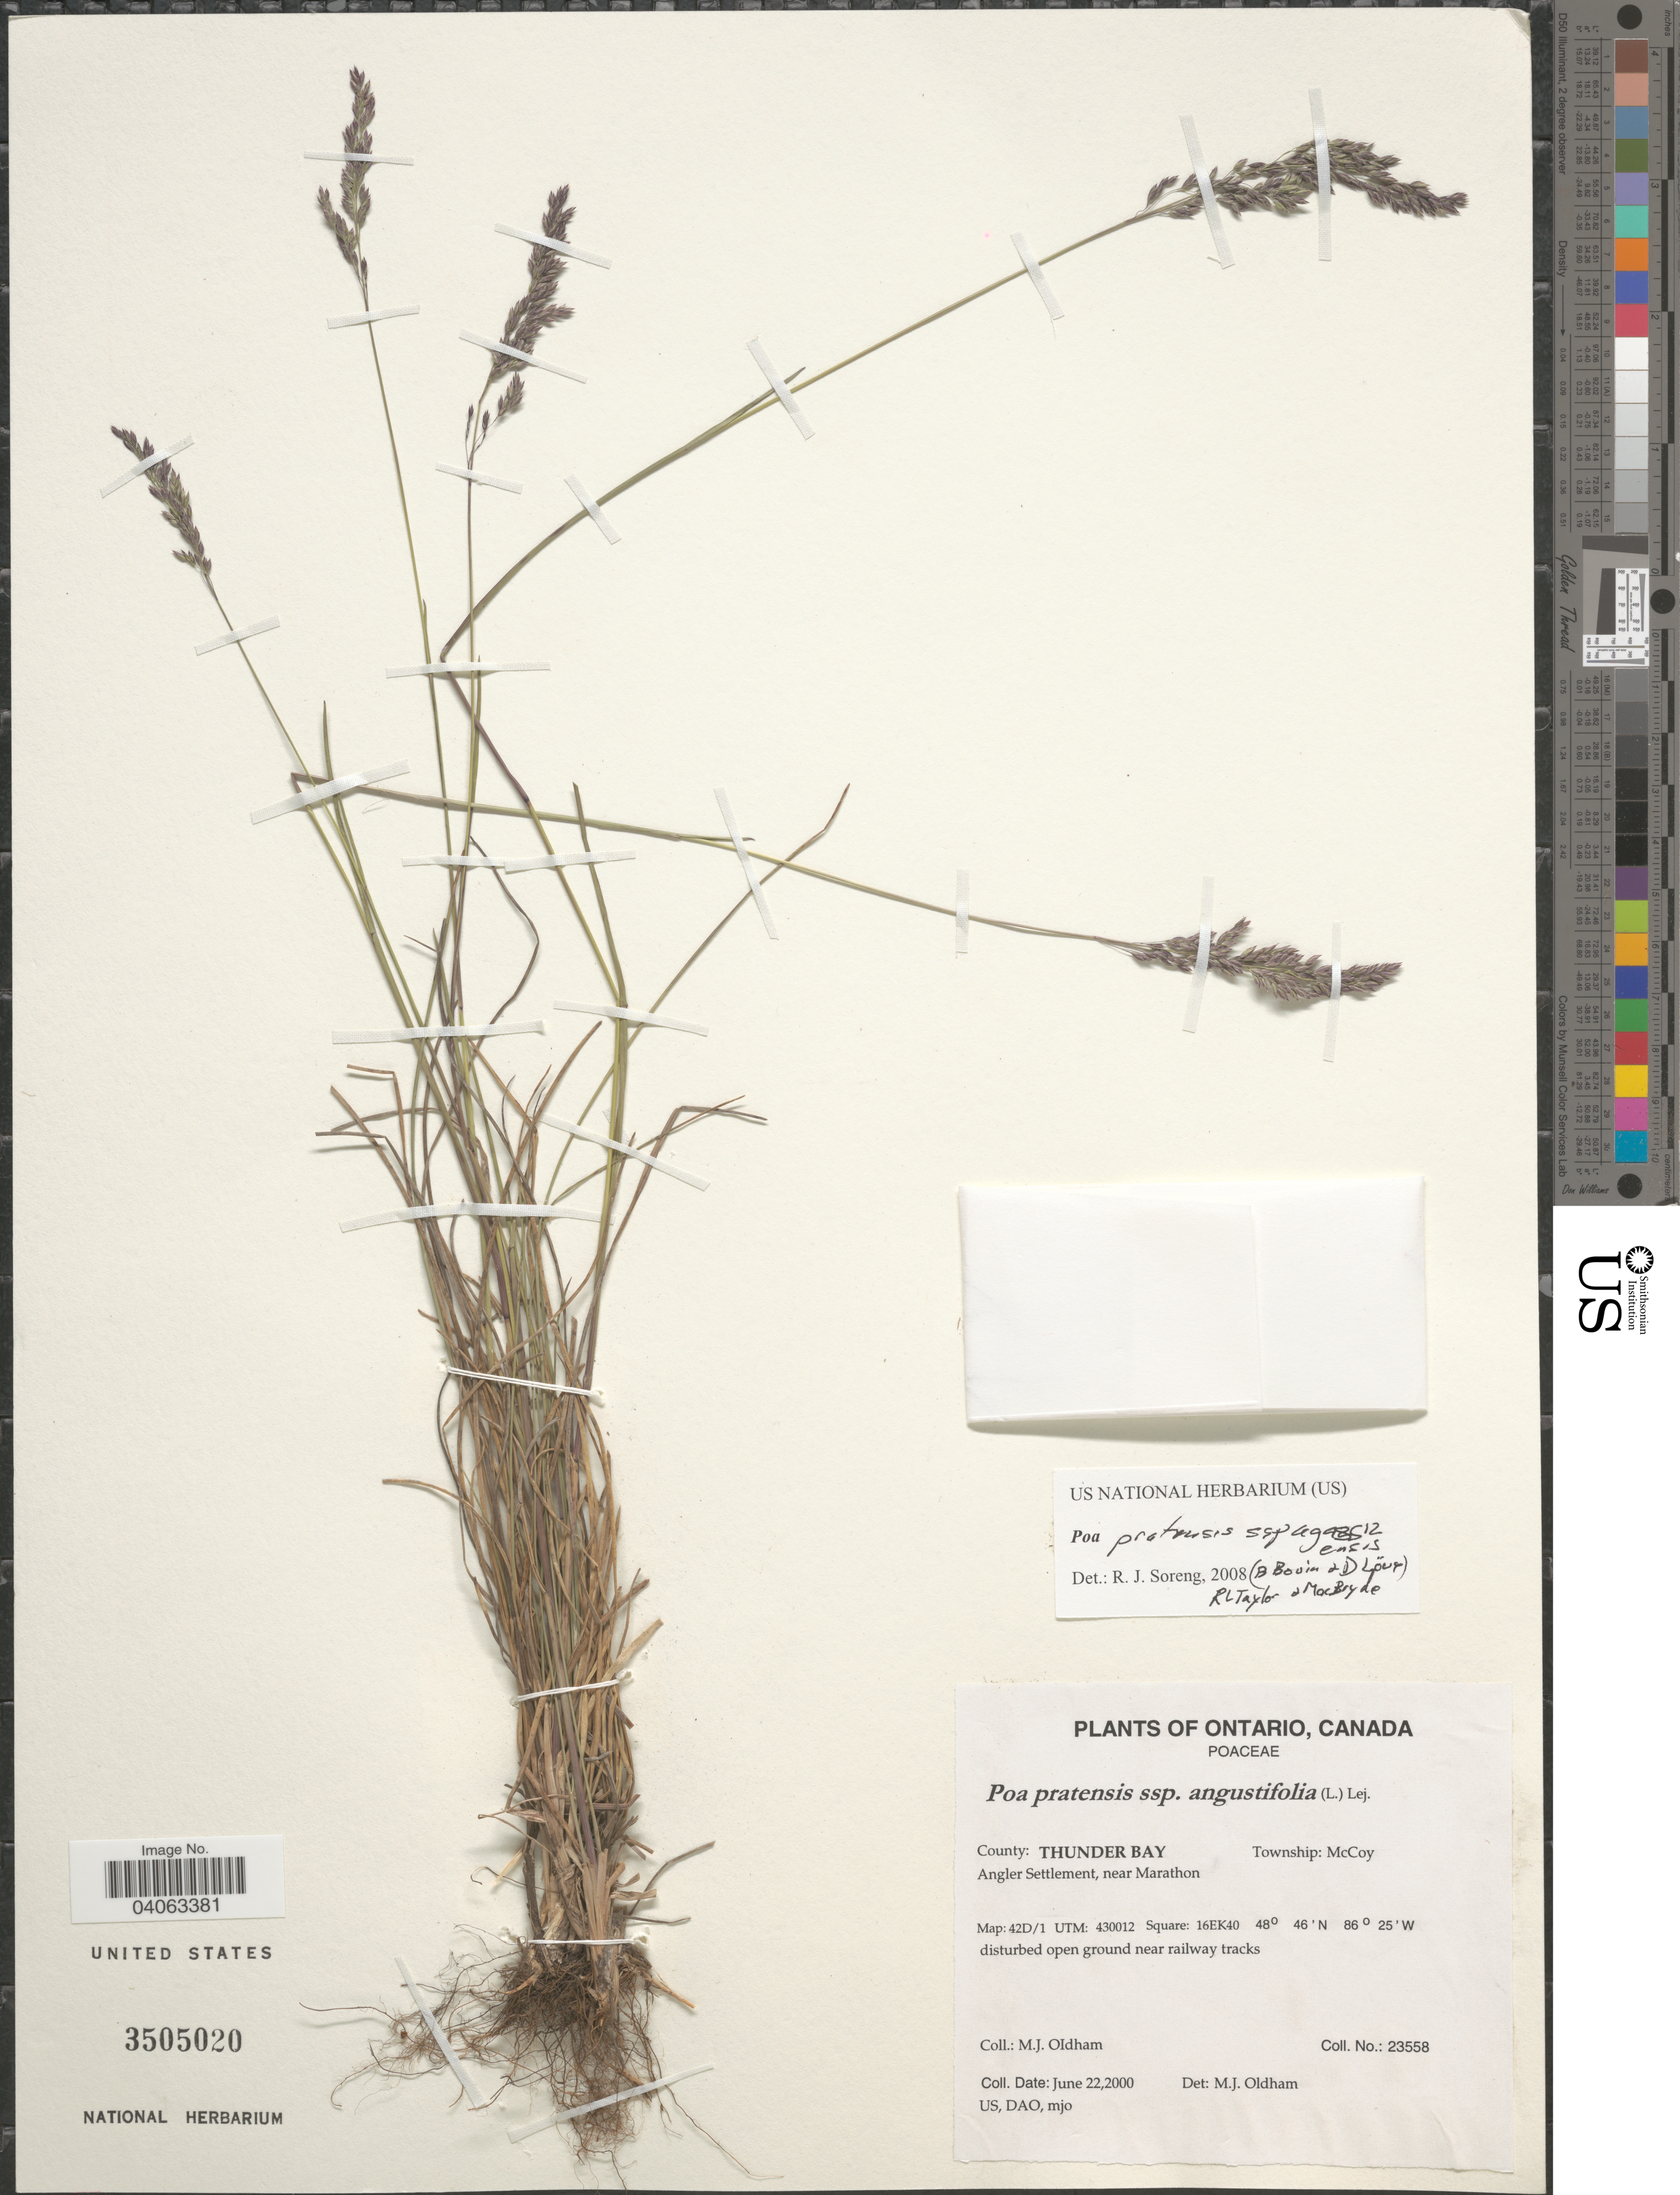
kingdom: Plantae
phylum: Tracheophyta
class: Liliopsida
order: Poales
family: Poaceae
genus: Poa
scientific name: Poa pratensis subsp. agassizensis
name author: (B. Boivin & D. Löve) Roy L. Taylor & MacBryde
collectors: M. Oldham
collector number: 23558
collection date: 2000-06-22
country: Canada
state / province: Ontario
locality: County: Thunder Bay. Township: McCoy. Angler Settlement, near Marathon. Map: 42D/1 UTM: 430012 Square: 16EK40. Near railway tracks.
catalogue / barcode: US 3505020